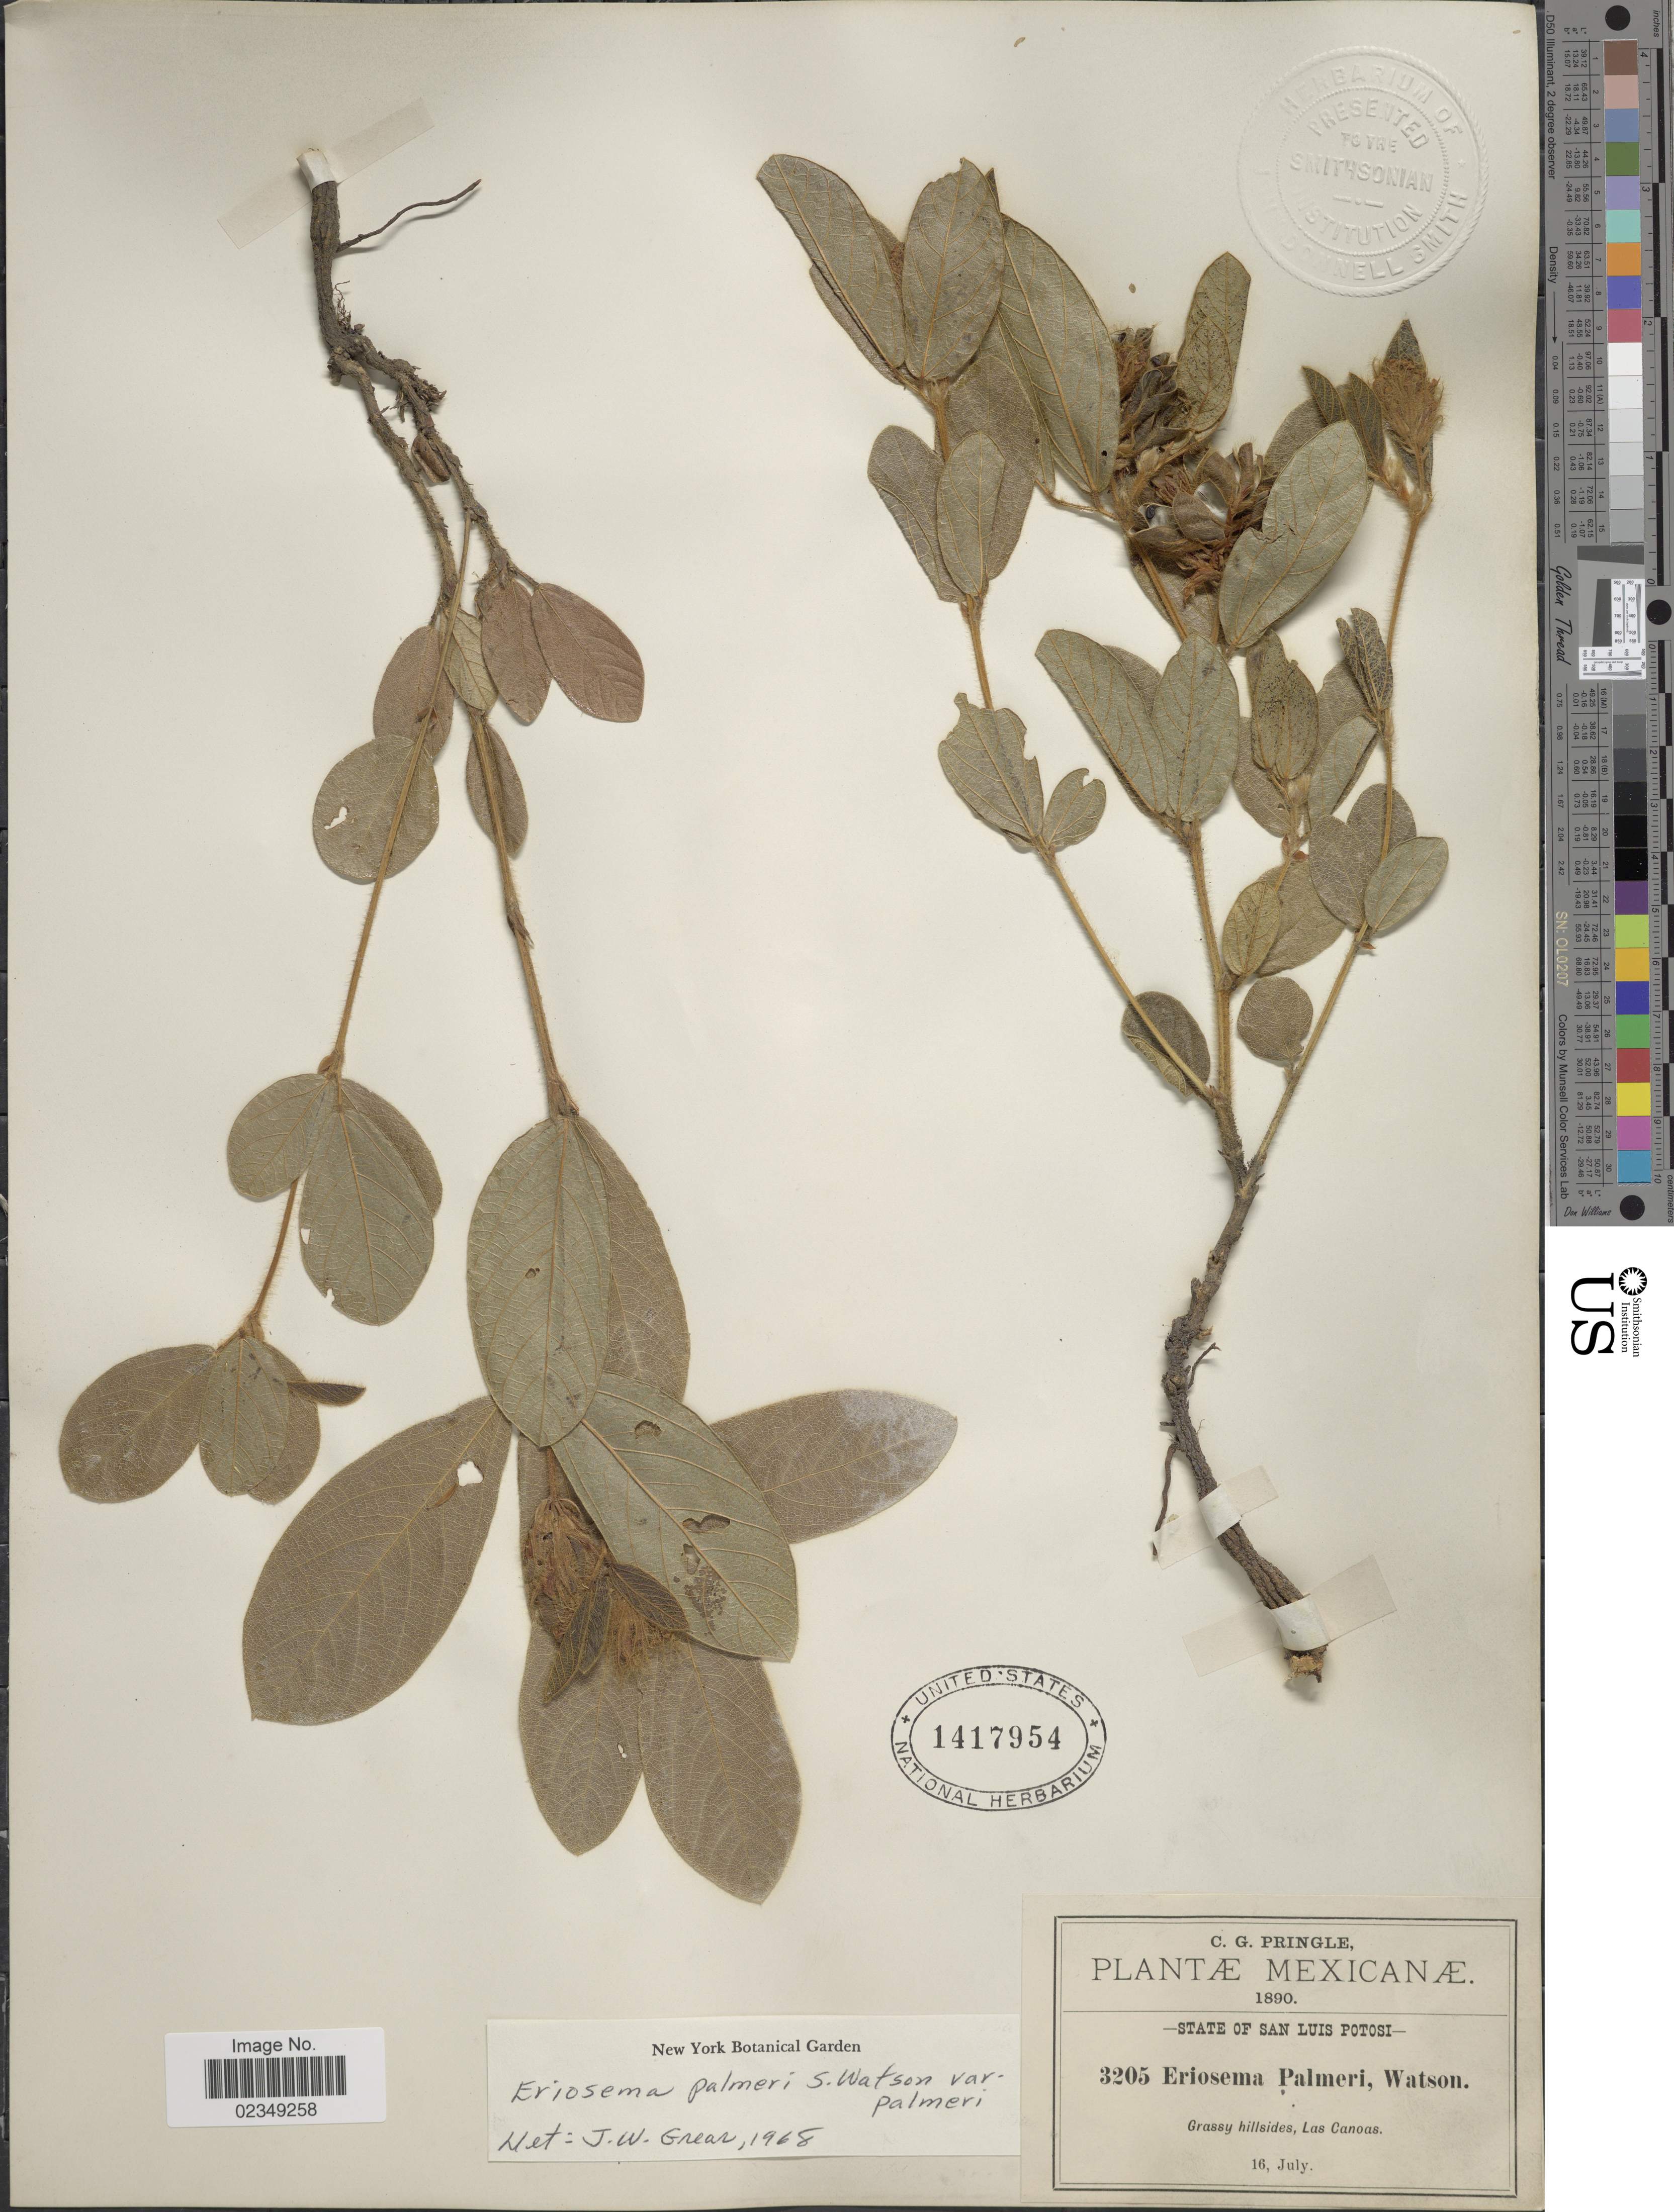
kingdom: Plantae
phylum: Tracheophyta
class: Magnoliopsida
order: Fabales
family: Fabaceae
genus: Eriosema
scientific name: Eriosema palmeri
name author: S. Watson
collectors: C. G. Pringle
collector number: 3205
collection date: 1890-07-16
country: Mexico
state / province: San Luis Potosí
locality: Grassy hillsides, Las Canoas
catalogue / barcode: US 1417954